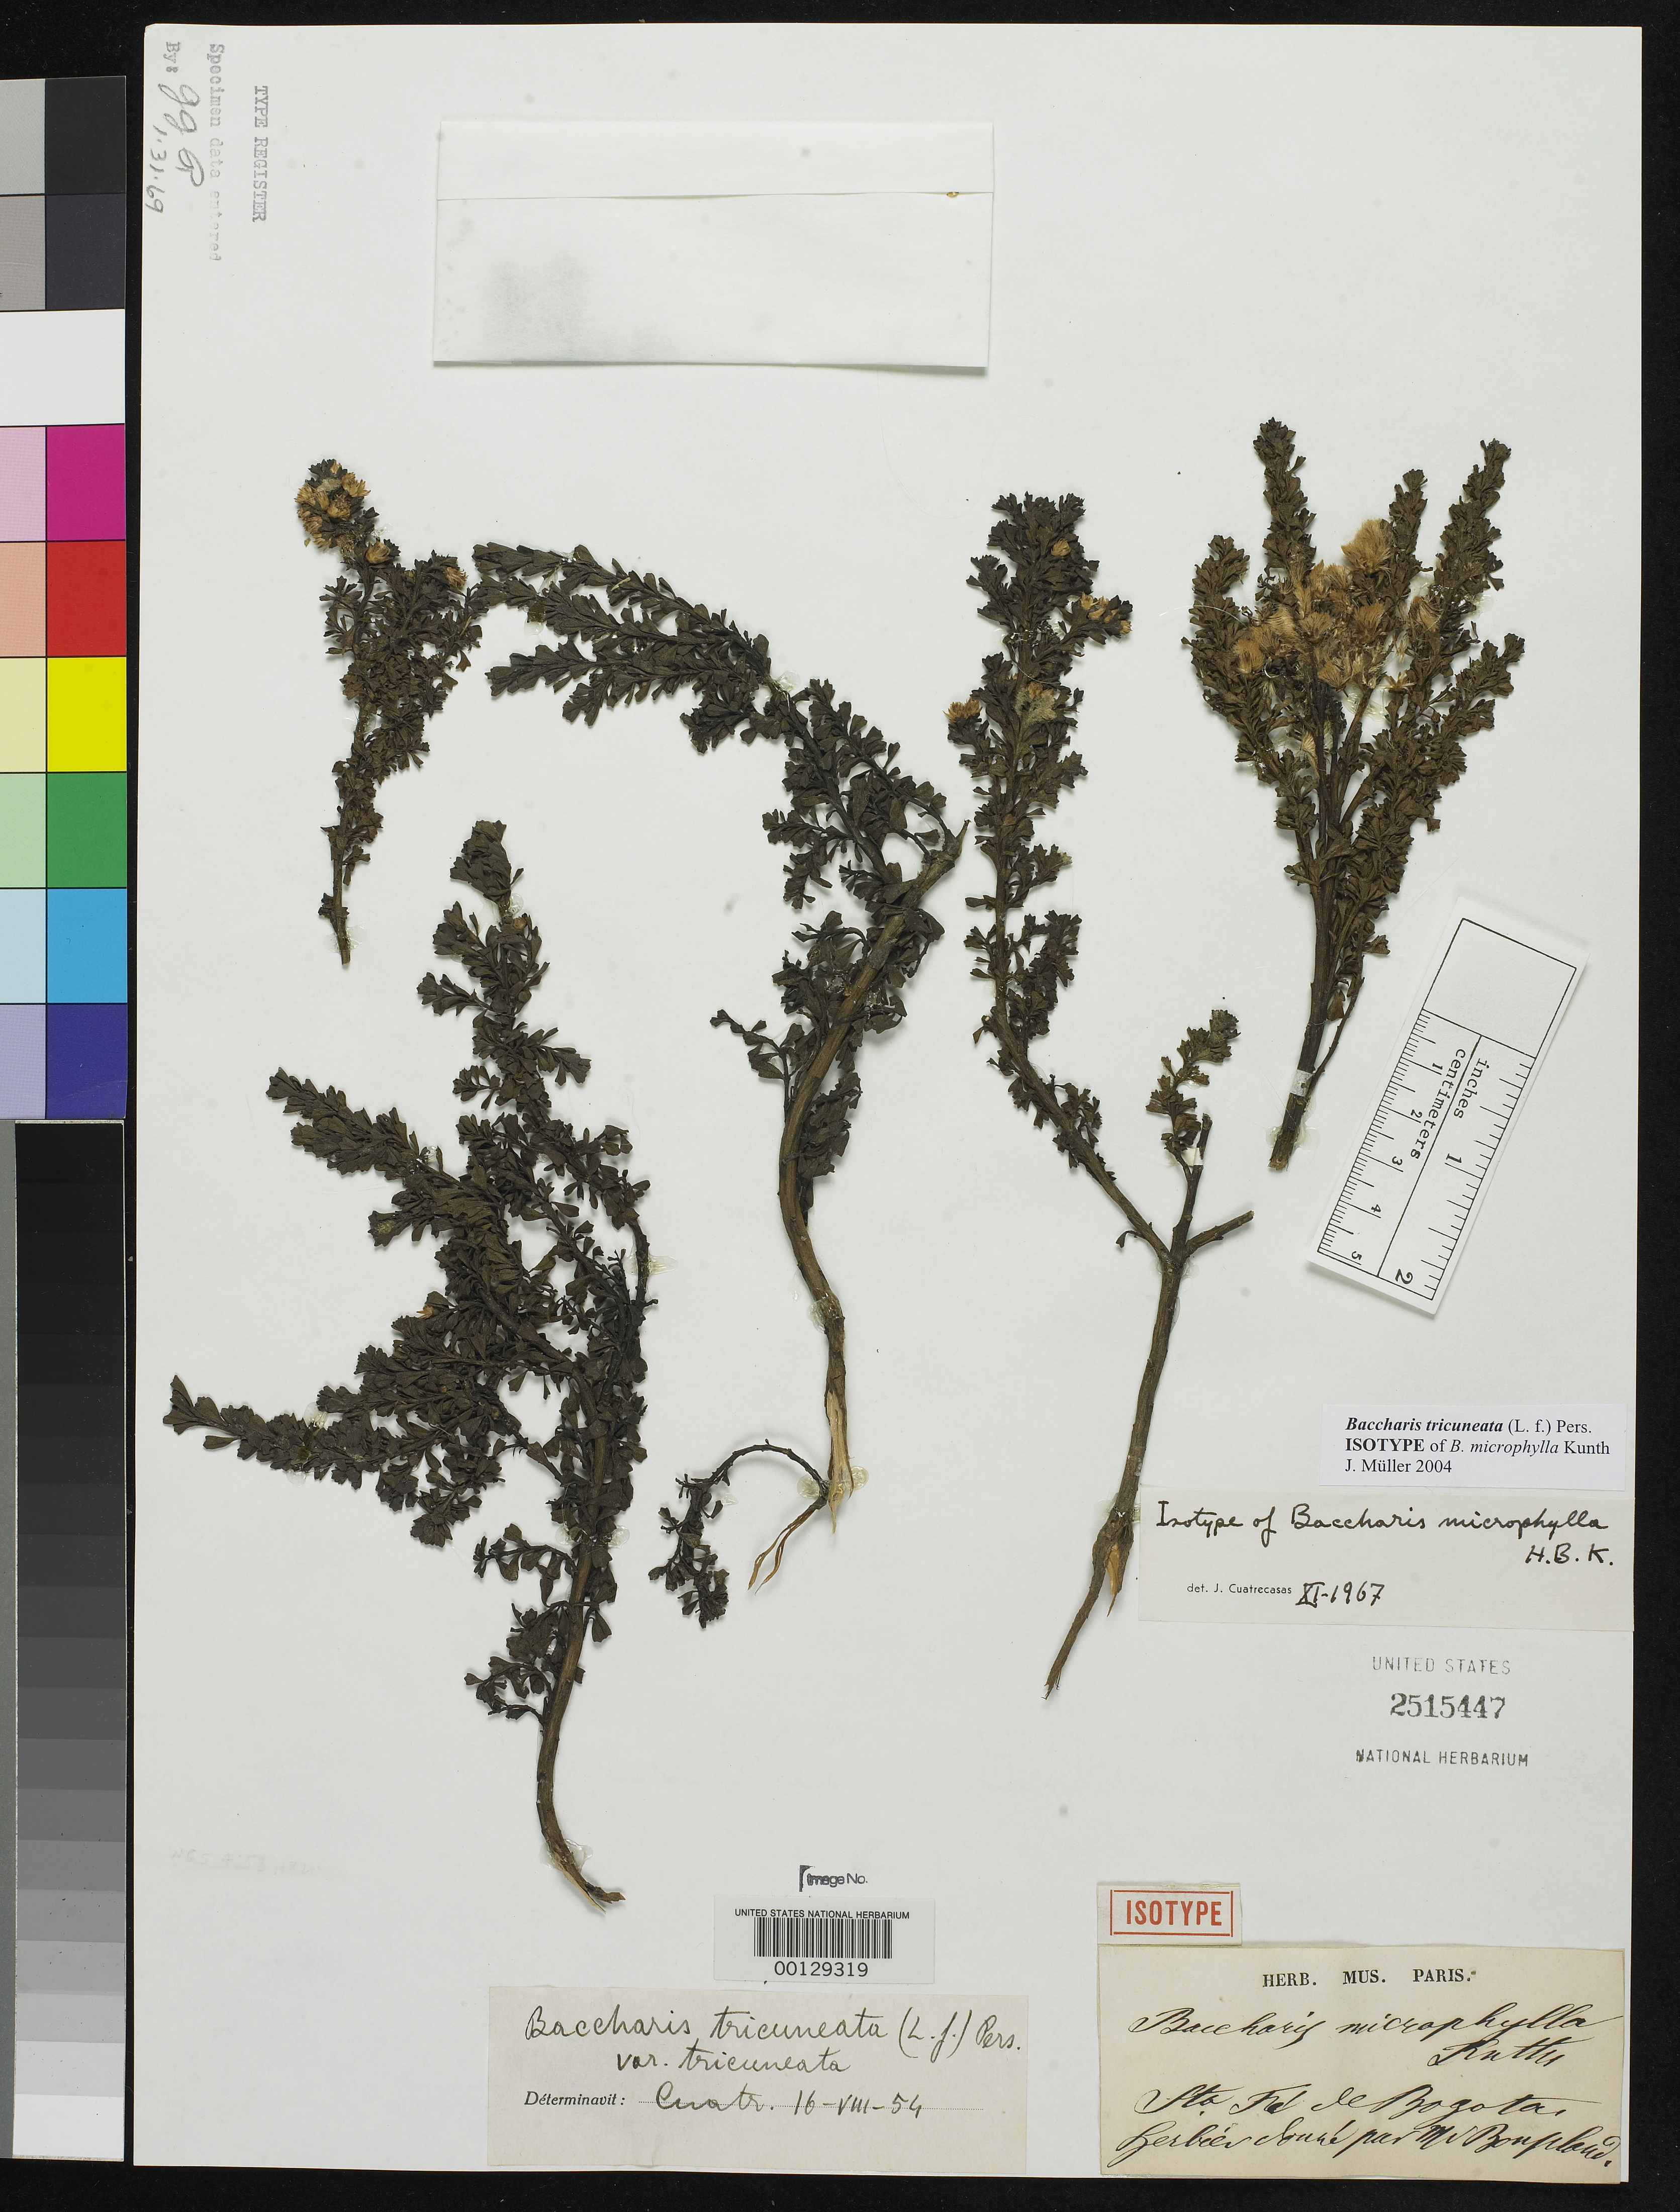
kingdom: Plantae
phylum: Tracheophyta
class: Magnoliopsida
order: Asterales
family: Asteraceae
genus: Baccharis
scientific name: Baccharis microphylla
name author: Kunth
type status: Isotype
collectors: A. J. A. Bonpland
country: Colombia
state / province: Bogota D.C.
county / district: Bogotá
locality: Sta. Fé de Bogota.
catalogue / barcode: US 2515447